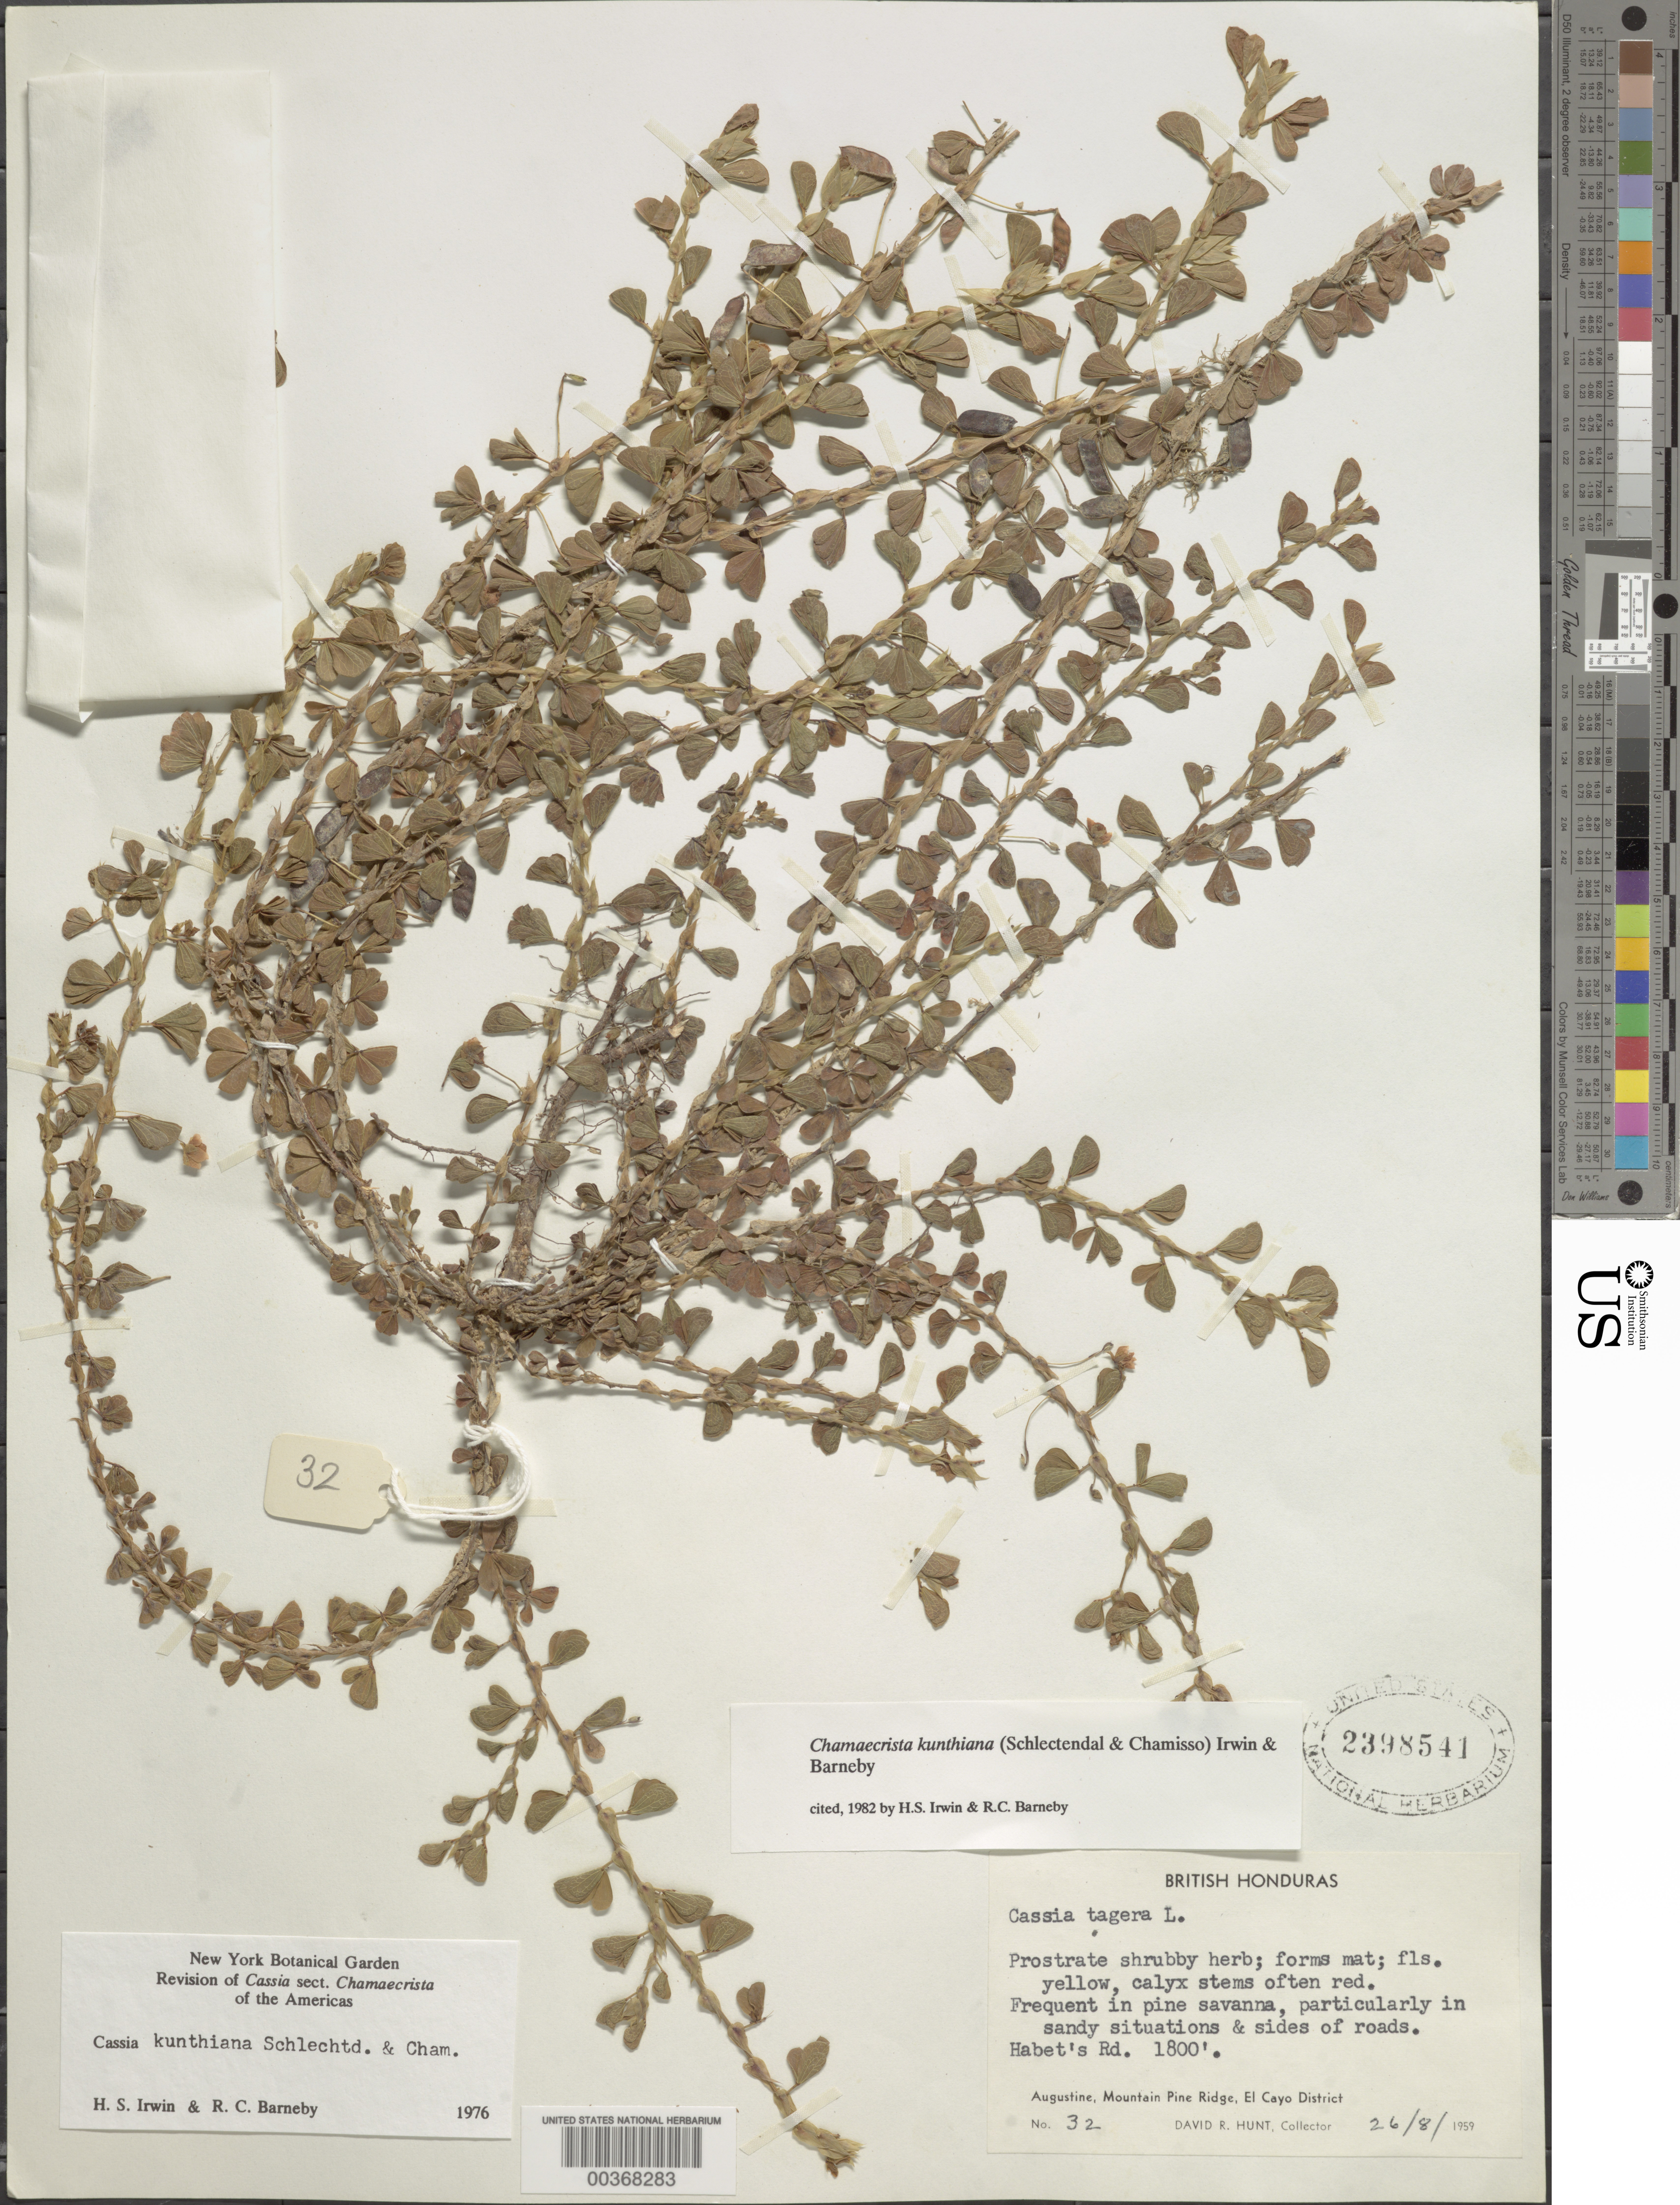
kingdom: Plantae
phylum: Tracheophyta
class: Magnoliopsida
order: Fabales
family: Fabaceae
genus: Chamaecrista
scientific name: Chamaecrista kunthiana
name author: (Schltdl. & Cham.) H.S. Irwin & Barneby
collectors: D. R. Hunt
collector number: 32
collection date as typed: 26 Aug 1959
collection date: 1959-08-26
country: Belize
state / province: Cayo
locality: Augustine, Mountain Pine Ridge; Habet's Road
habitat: Pine savanna, in sandy situations and sides of roads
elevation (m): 549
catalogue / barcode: US 2398541